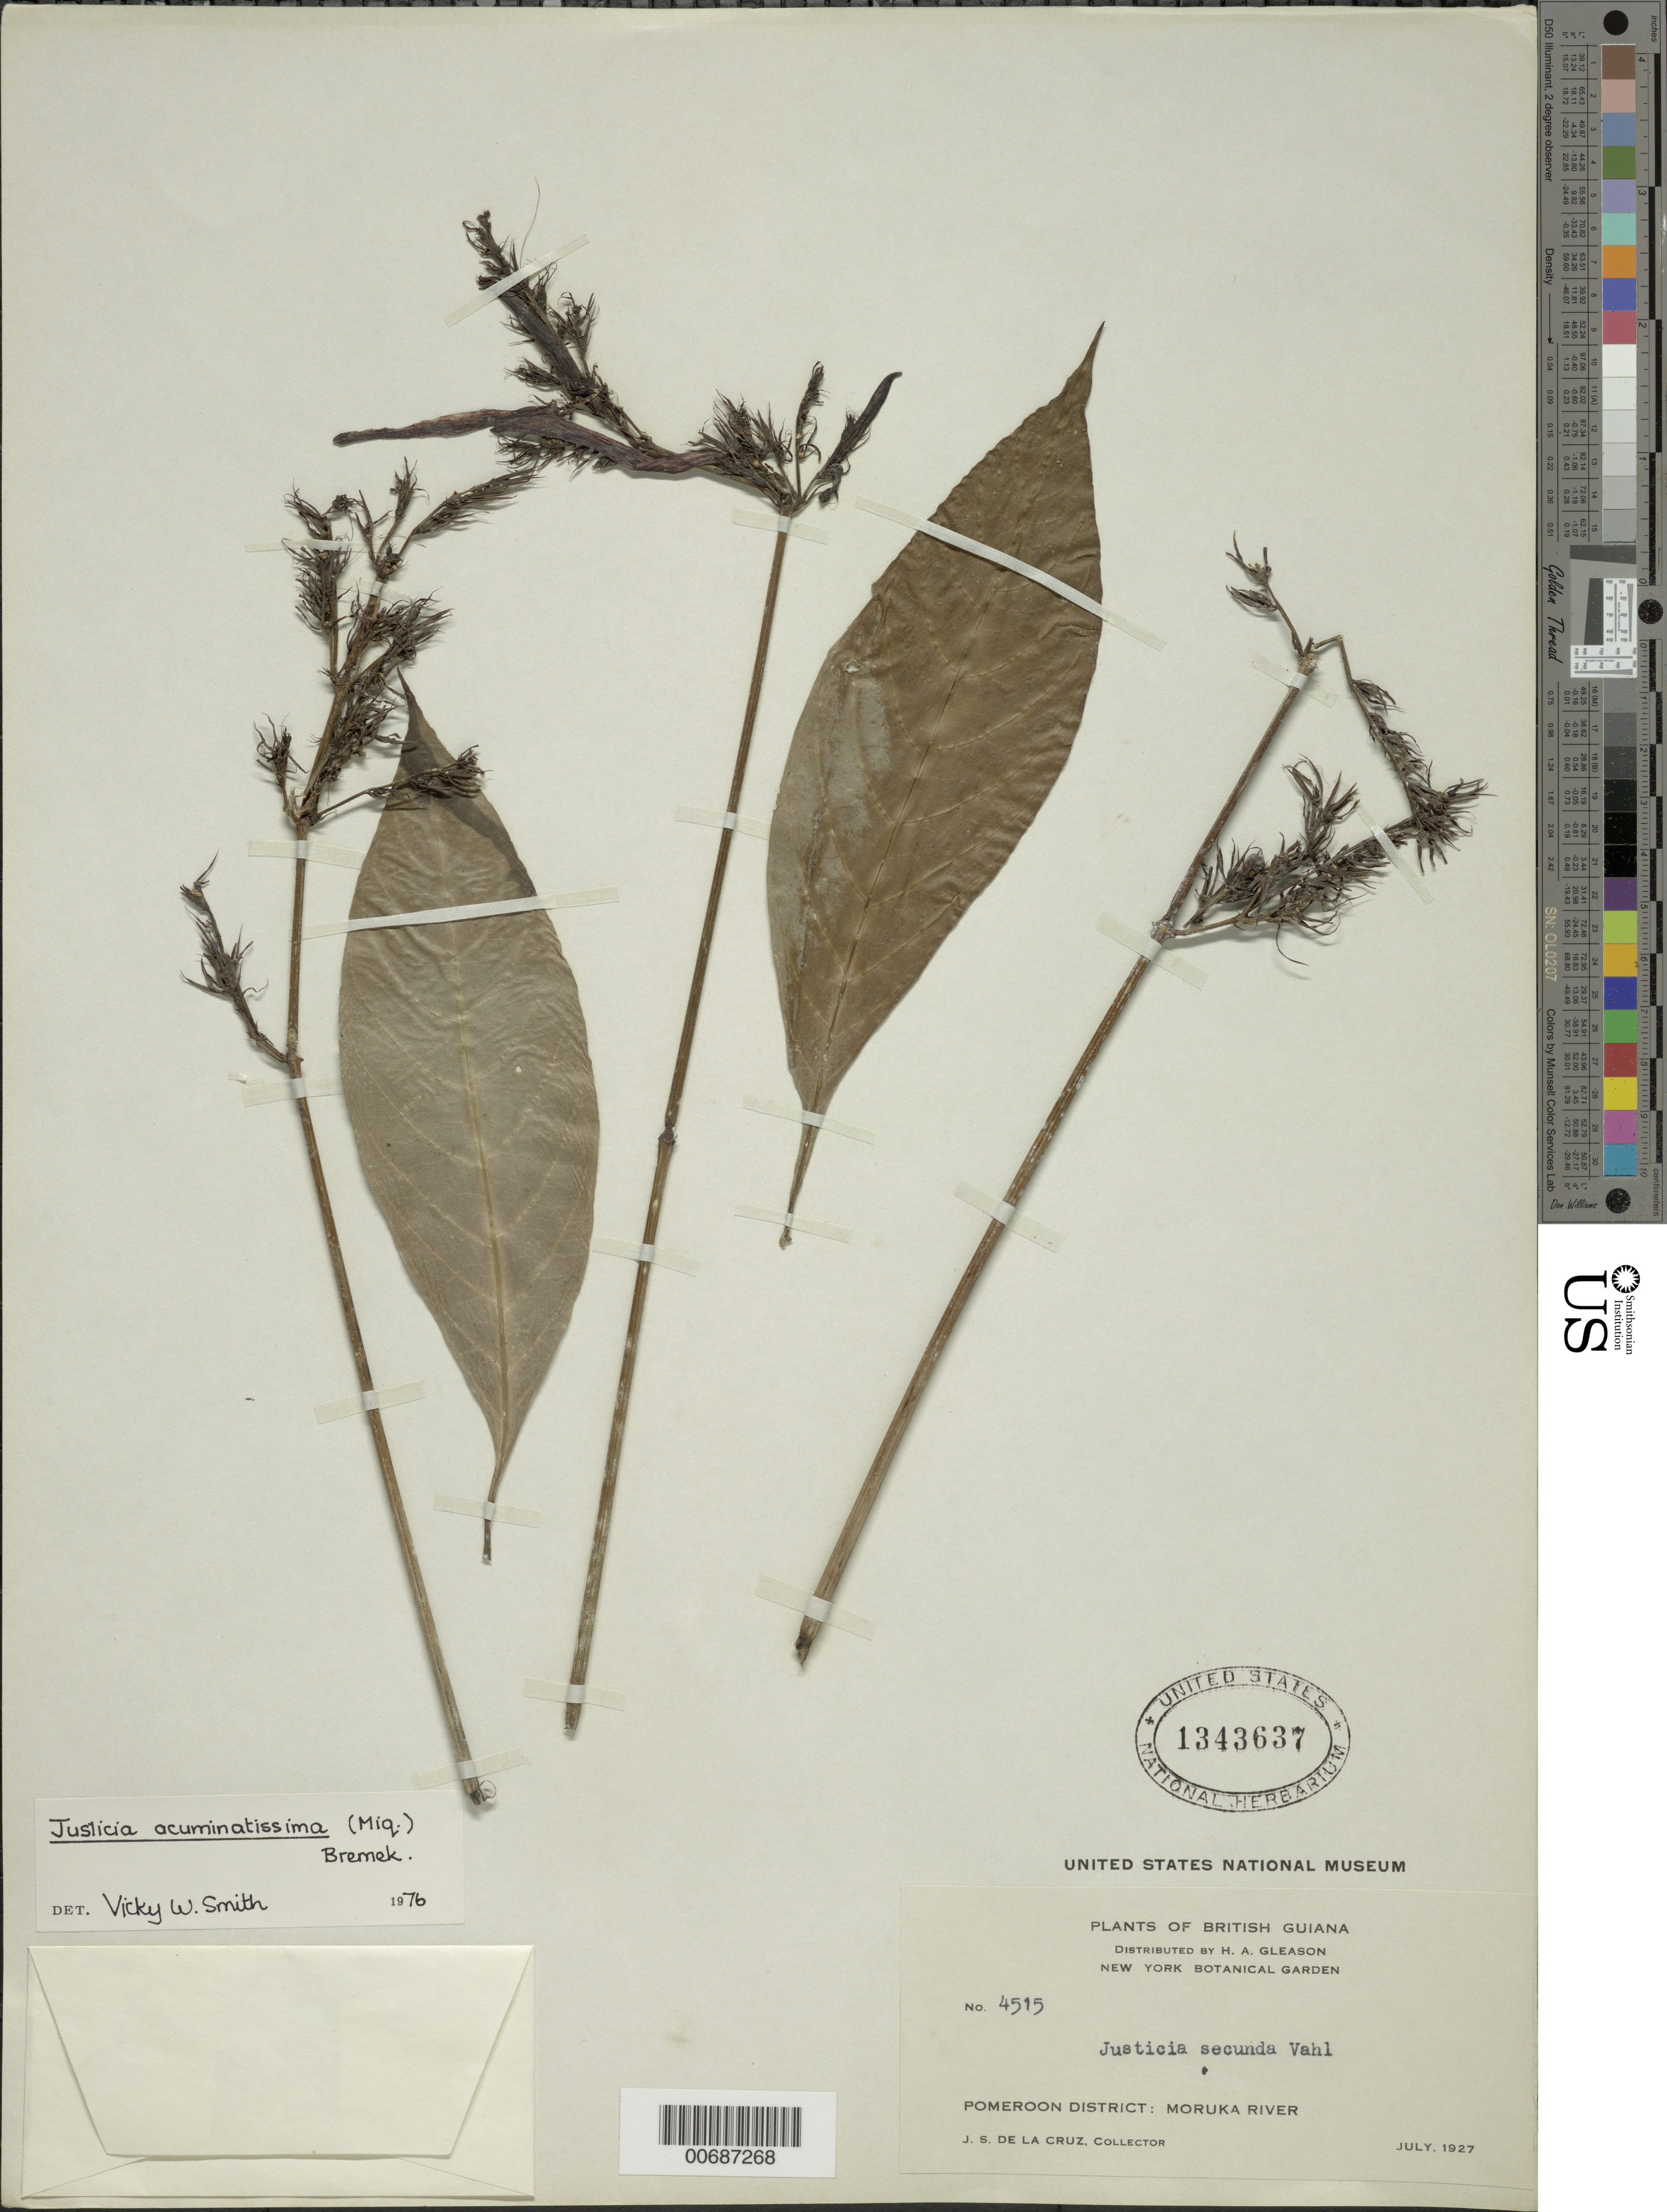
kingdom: Plantae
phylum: Tracheophyta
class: Magnoliopsida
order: Lamiales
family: Acanthaceae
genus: Justicia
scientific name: Justicia acuminatissima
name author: (Miq.) Bremek.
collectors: J. S. de la Cruz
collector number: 4515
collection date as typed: Jul-27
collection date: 1927-07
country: Guyana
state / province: Barima-Waini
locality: Moruka R., Pomeroon Dist.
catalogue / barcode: US 1343637